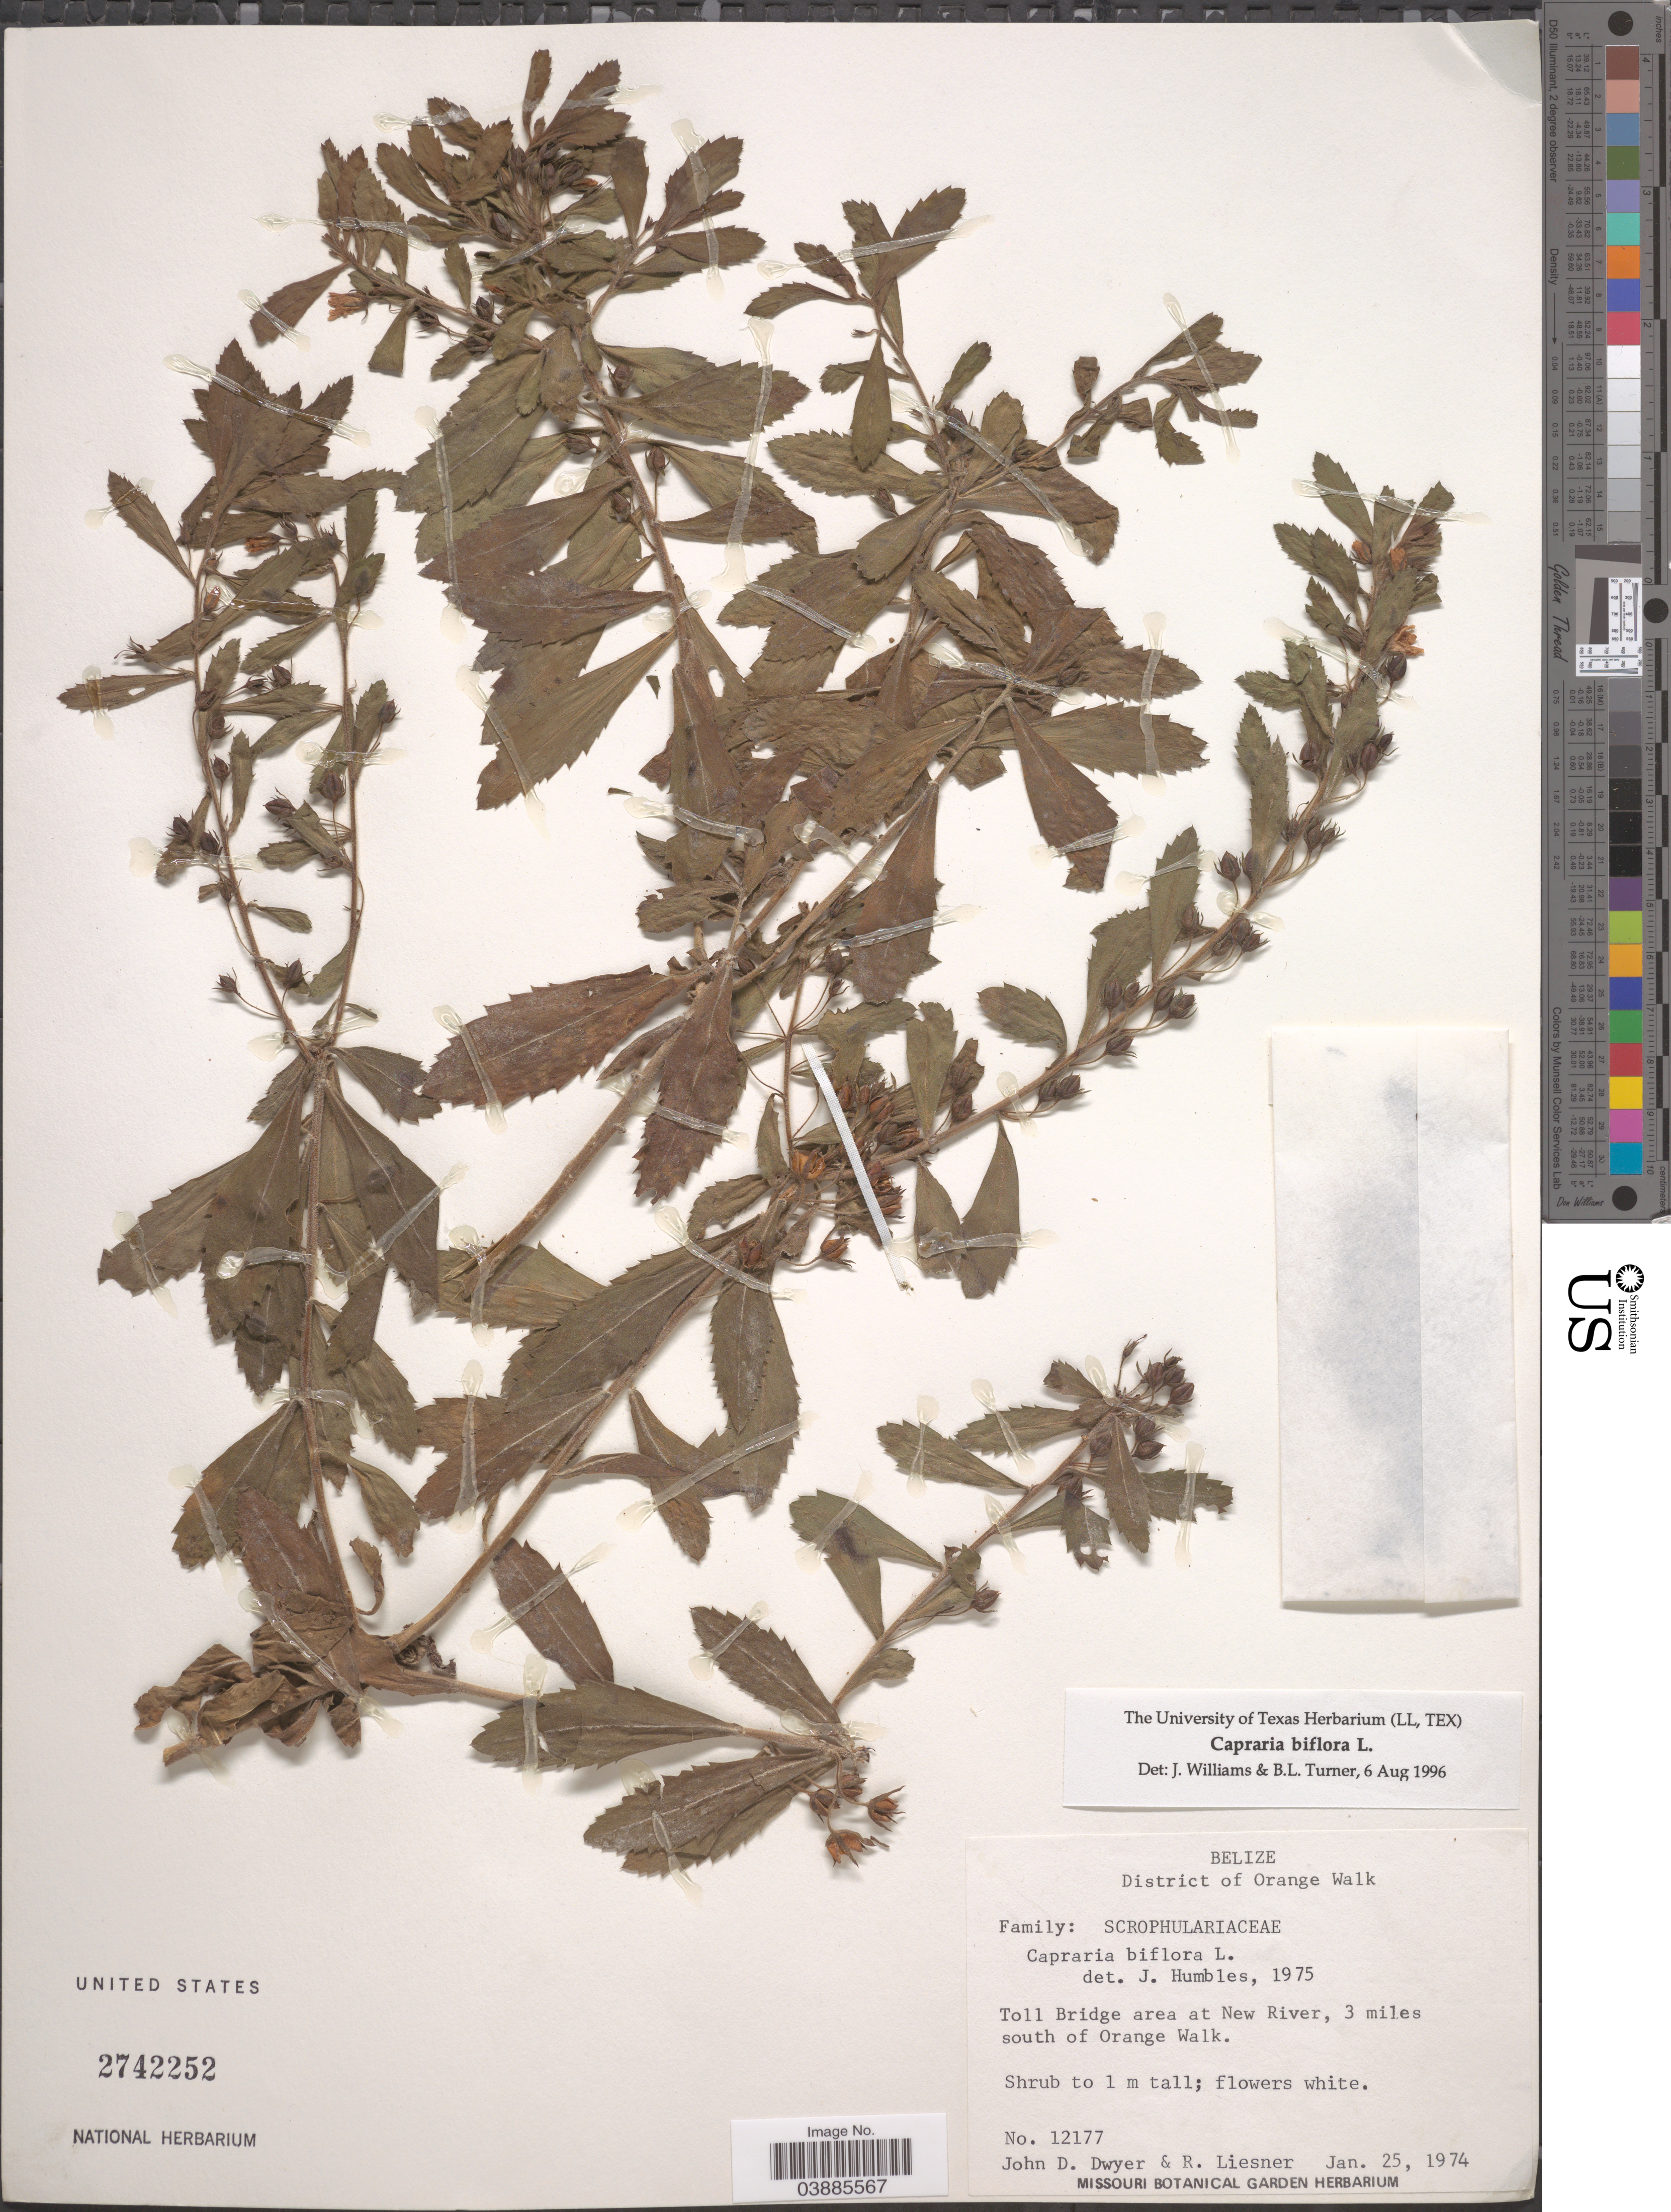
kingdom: Plantae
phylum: Tracheophyta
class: Magnoliopsida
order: Lamiales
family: Scrophulariaceae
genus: Capraria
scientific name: Capraria biflora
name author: L.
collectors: J. D. Dwyer & R. L. Liesner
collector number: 12177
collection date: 1974-01-25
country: Belize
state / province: Orange Walk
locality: District of Orange Walk. Toll Bridge area at New River, 3 miles south of Orange Walk.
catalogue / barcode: US 2742252